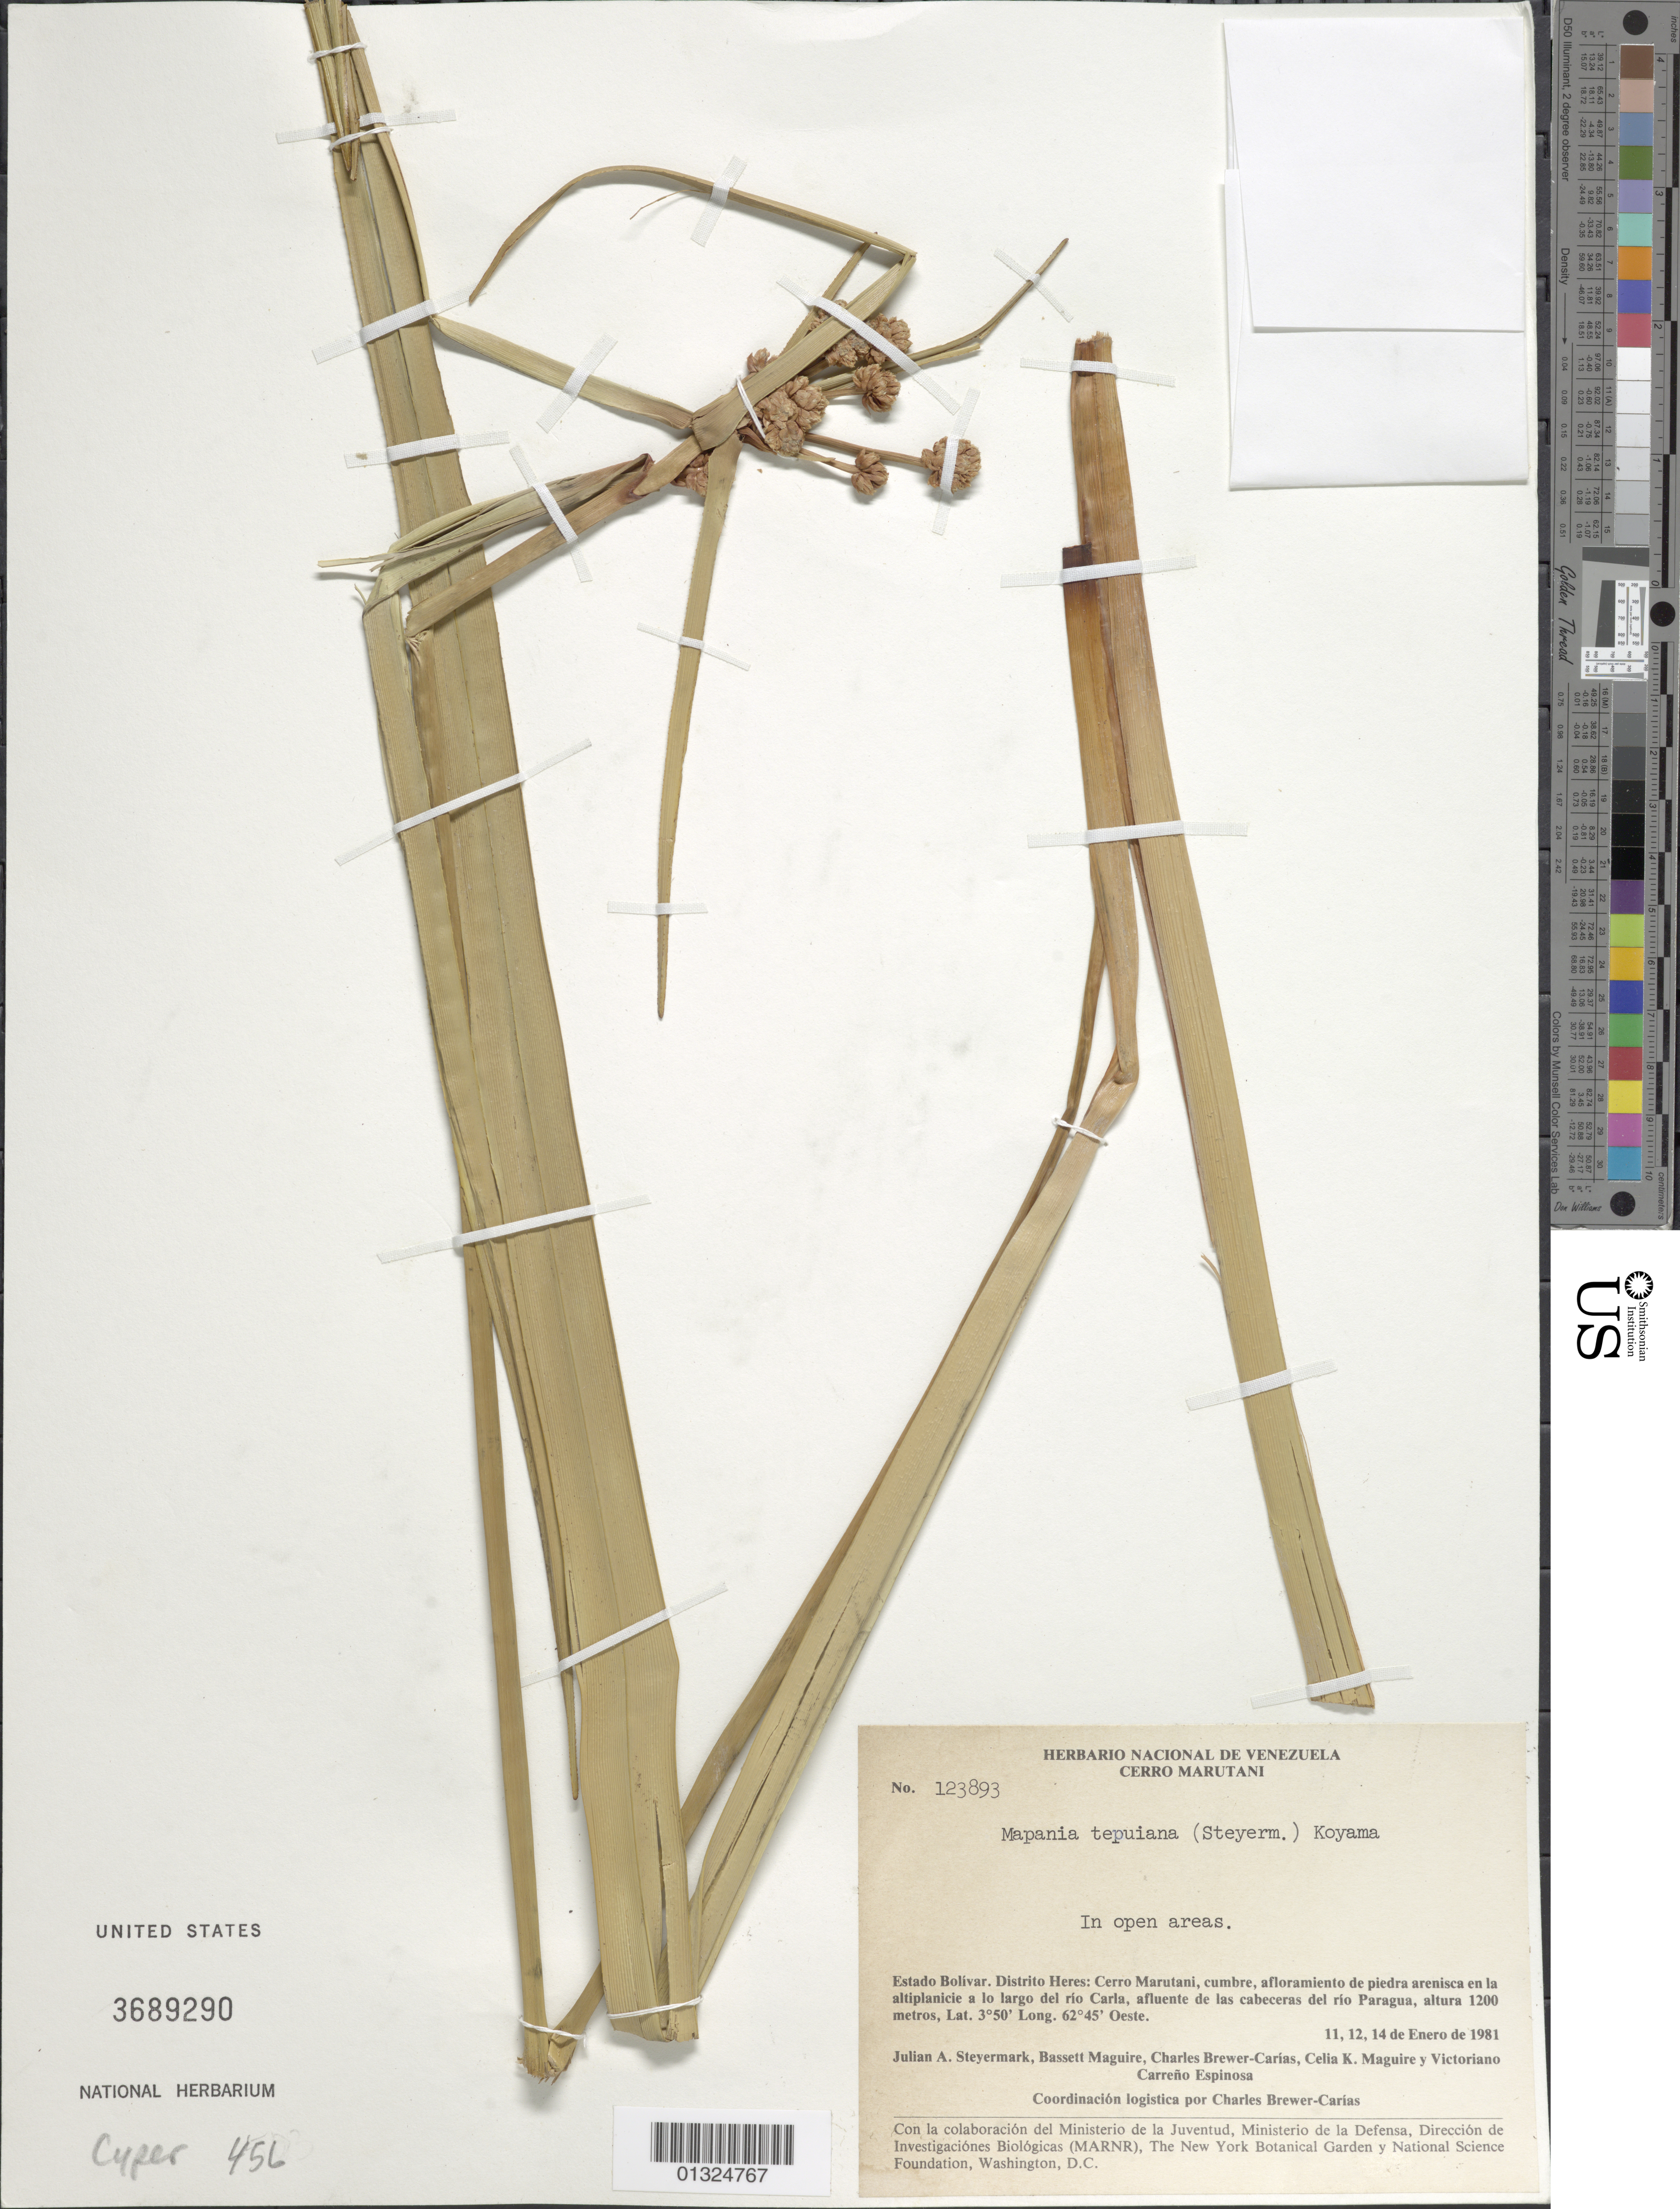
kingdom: Plantae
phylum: Tracheophyta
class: Liliopsida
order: Poales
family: Cyperaceae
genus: Mapania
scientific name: Mapania tepuiana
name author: (Steyerm.) T. Koyama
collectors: J. Steyermark, B. Maguire Jr., C. Brewer-Carias, C. K. Maguire & G. Carreño Espinosa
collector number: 123893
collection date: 1981-01-11/1981-01-14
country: Venezuela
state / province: Bolívar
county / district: Heres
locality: Cerro Marutani, Cumbre, afloramiento de piedra arenisca en la altiplanicie a lo largo del rio Carla, afluente de las cabeceras del rio Paragua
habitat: In open areas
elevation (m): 1200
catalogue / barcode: US 3689290